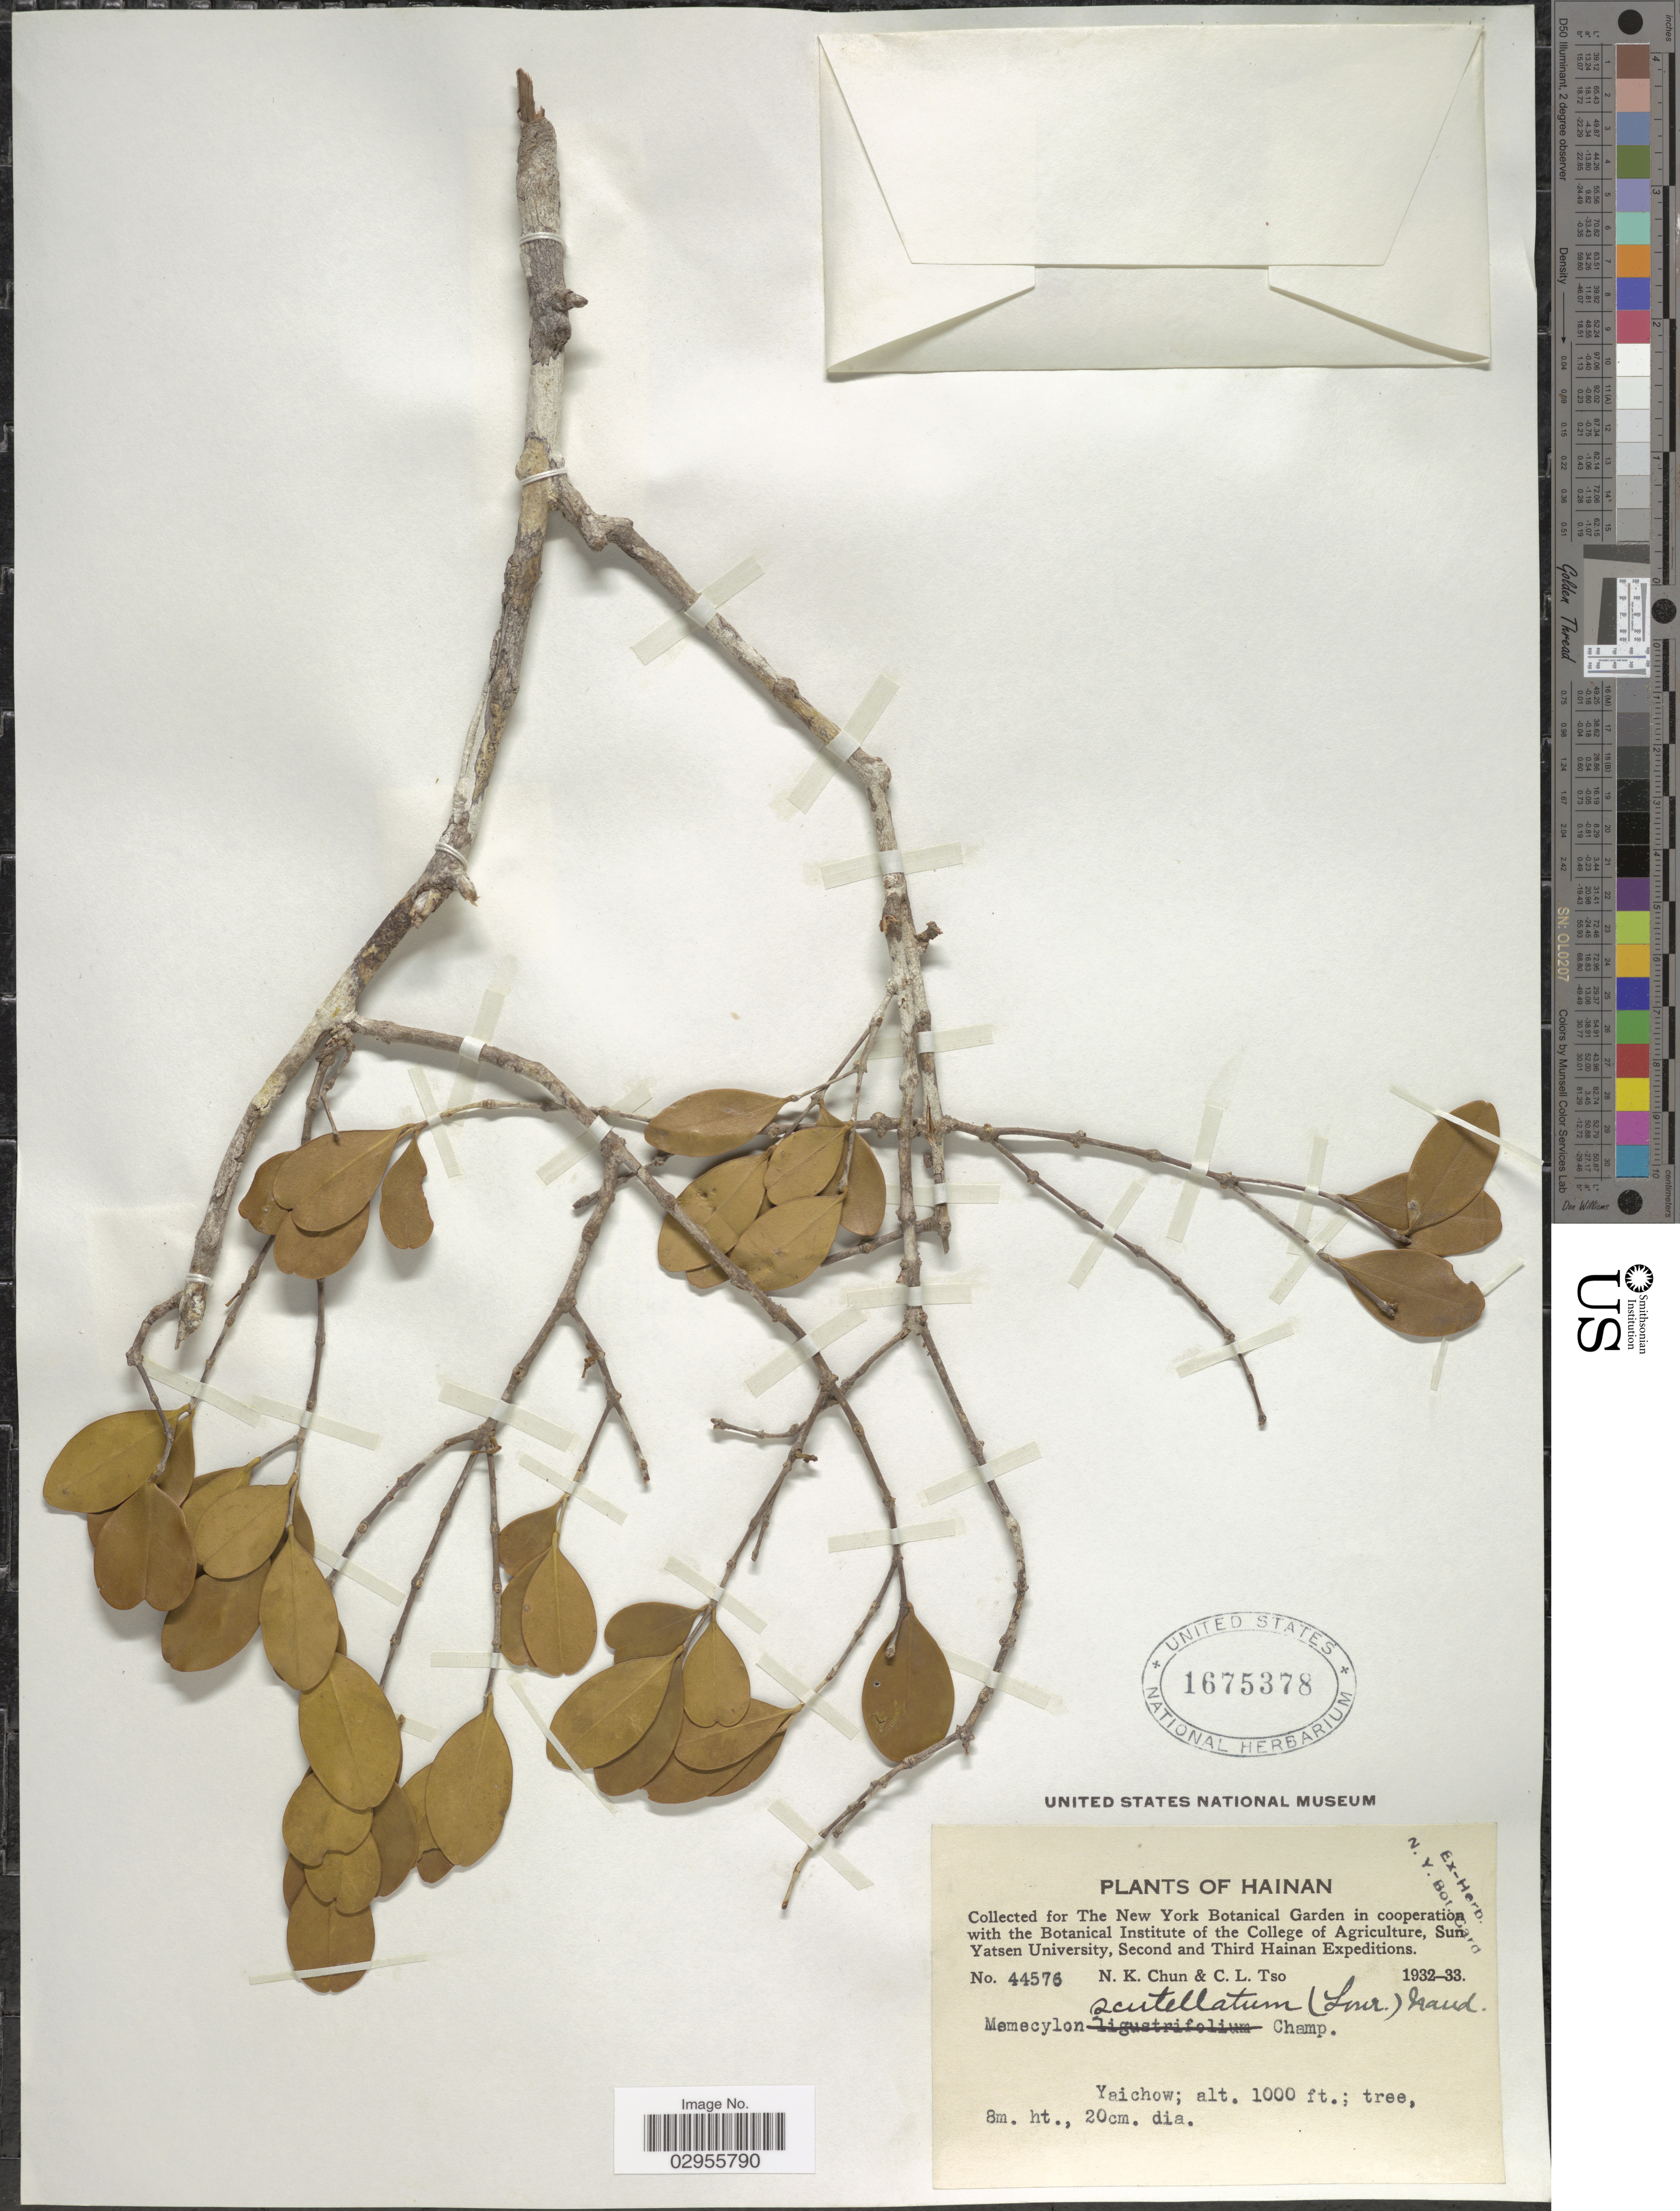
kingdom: Plantae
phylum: Tracheophyta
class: Magnoliopsida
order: Myrtales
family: Melastomataceae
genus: Memecylon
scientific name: Memecylon scutellatum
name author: (Lour.) Hook. & Arn.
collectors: N. K. Chun & C. Tso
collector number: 44576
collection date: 1932/1933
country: China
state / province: Hainan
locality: Yaichow.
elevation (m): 305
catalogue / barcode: US 1675378